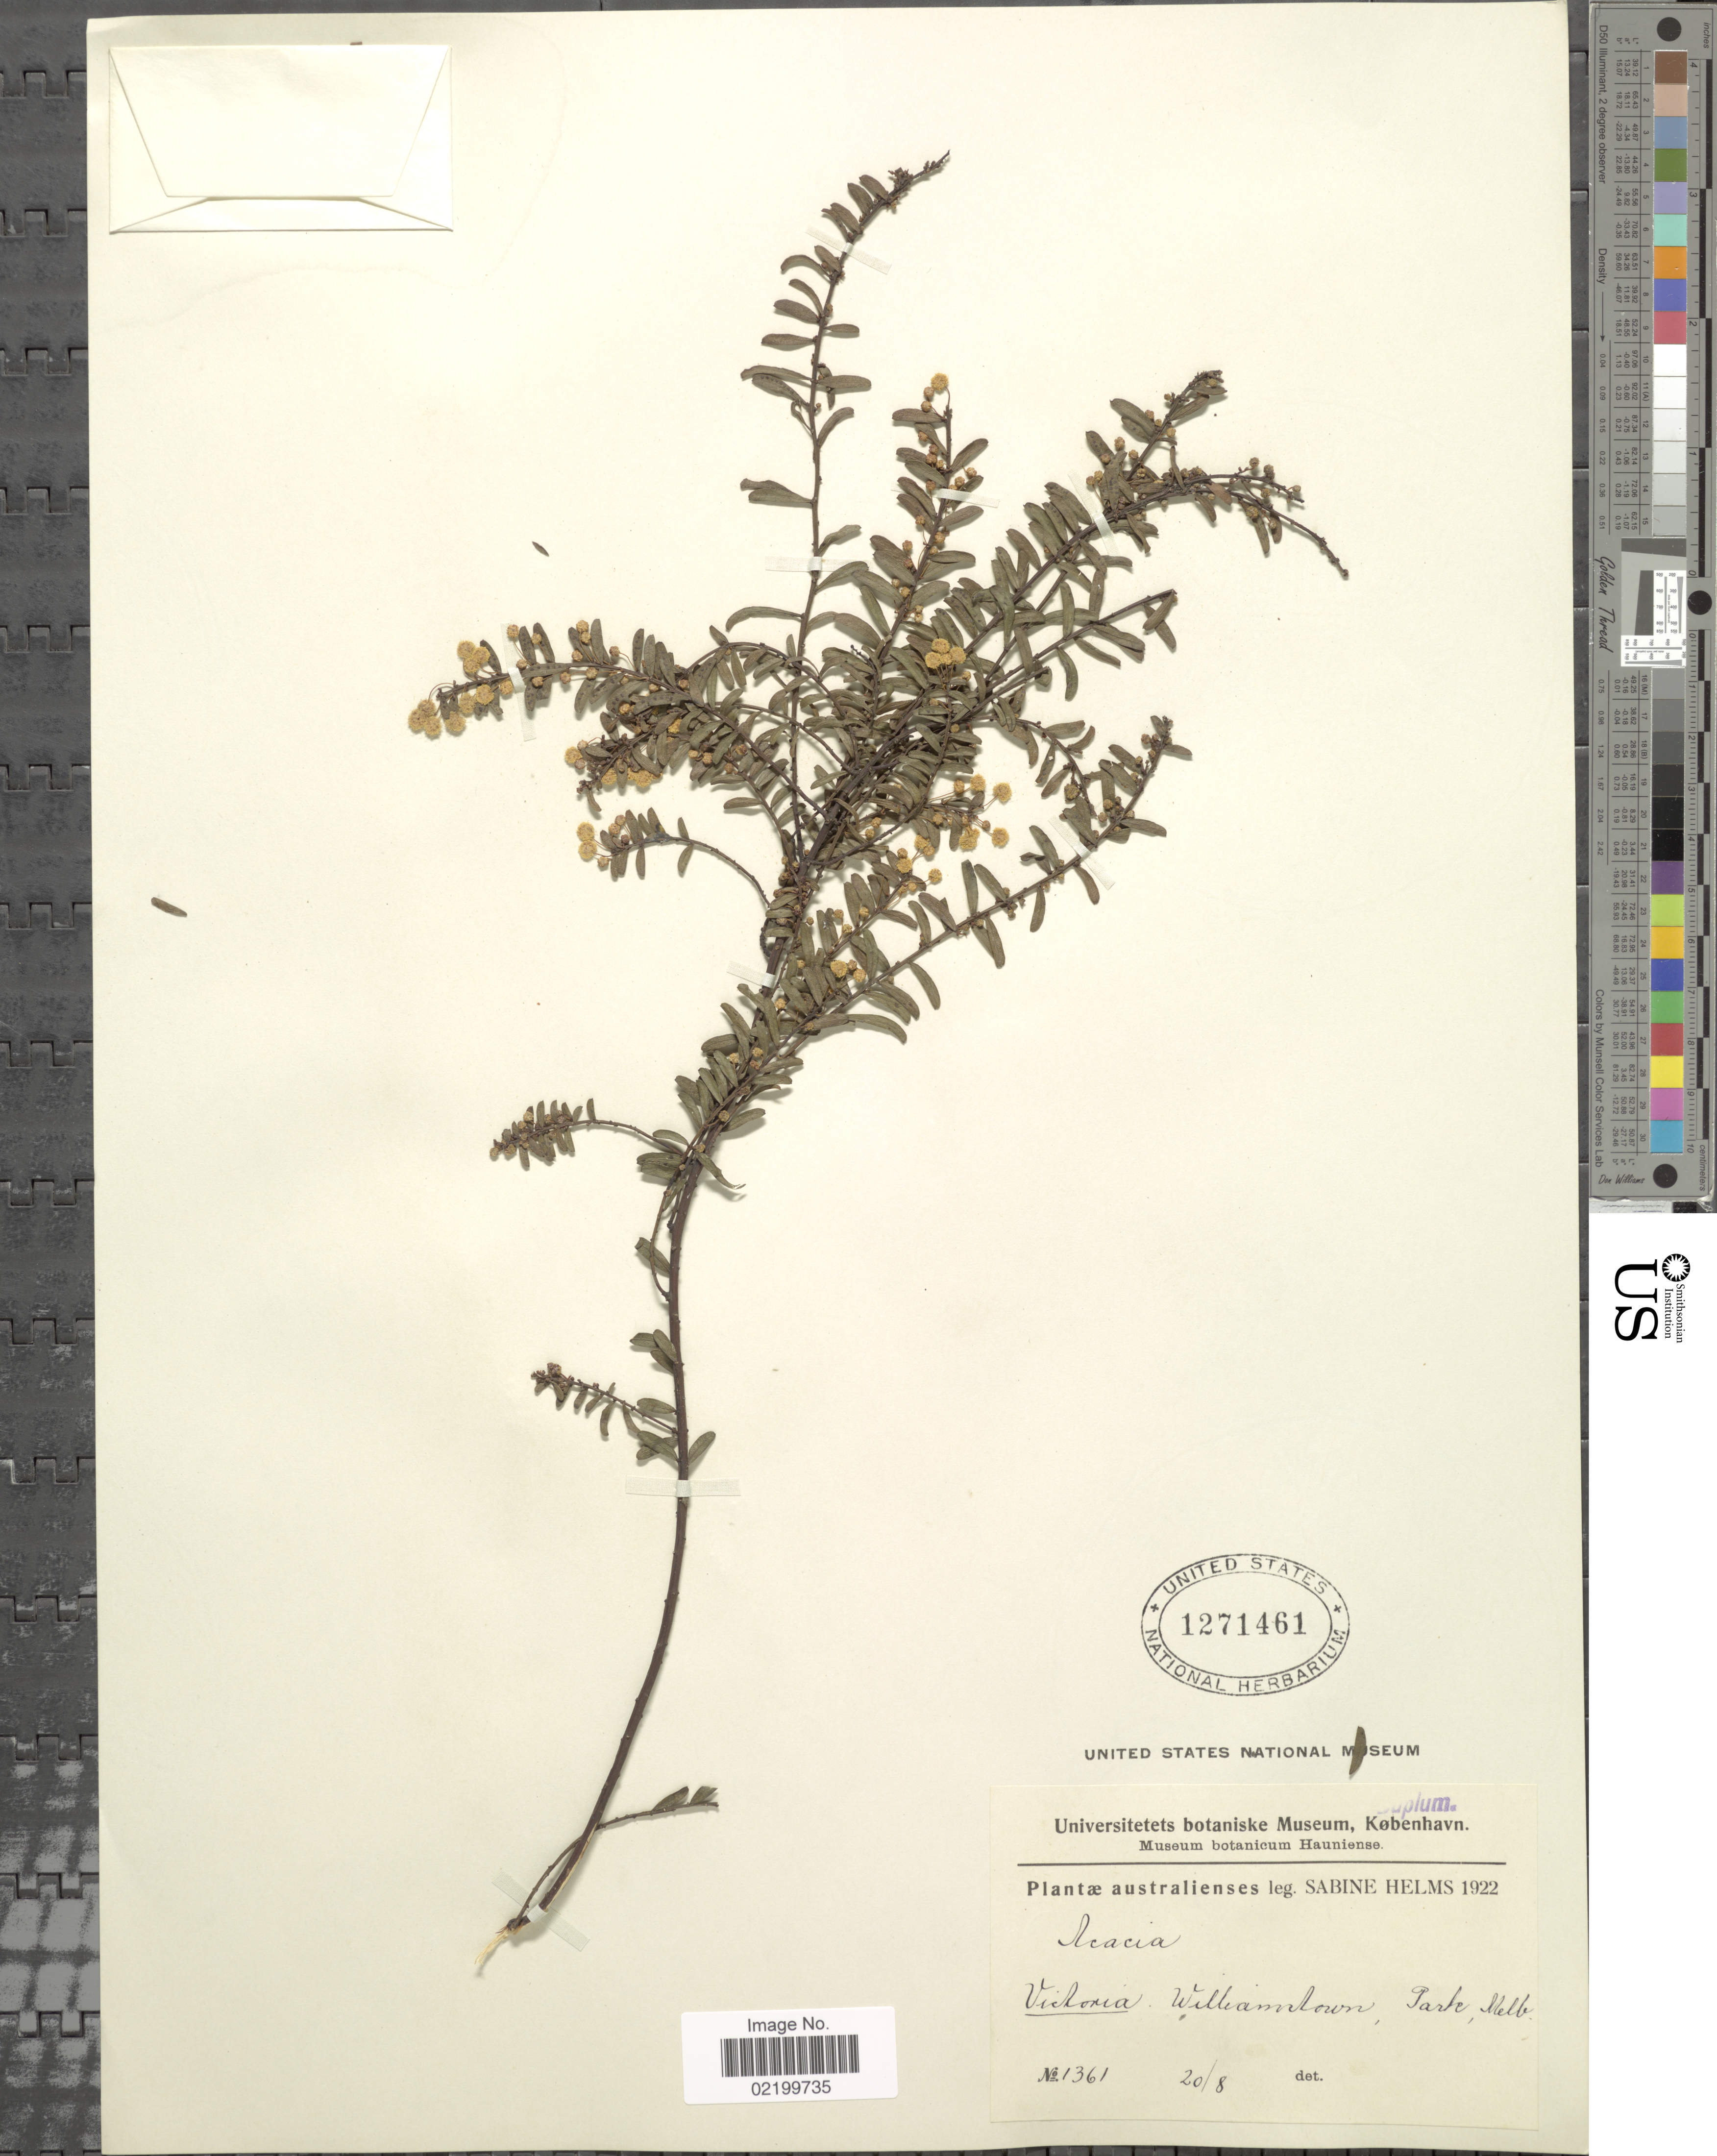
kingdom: Plantae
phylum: Tracheophyta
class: Magnoliopsida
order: Fabales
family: Fabaceae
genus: Acacia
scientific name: Acacia sp.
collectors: S. Helms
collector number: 1361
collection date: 1922-08-20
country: Australia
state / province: Victoria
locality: Victoria Williamstown, Parte Melb.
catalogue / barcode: US 1271461